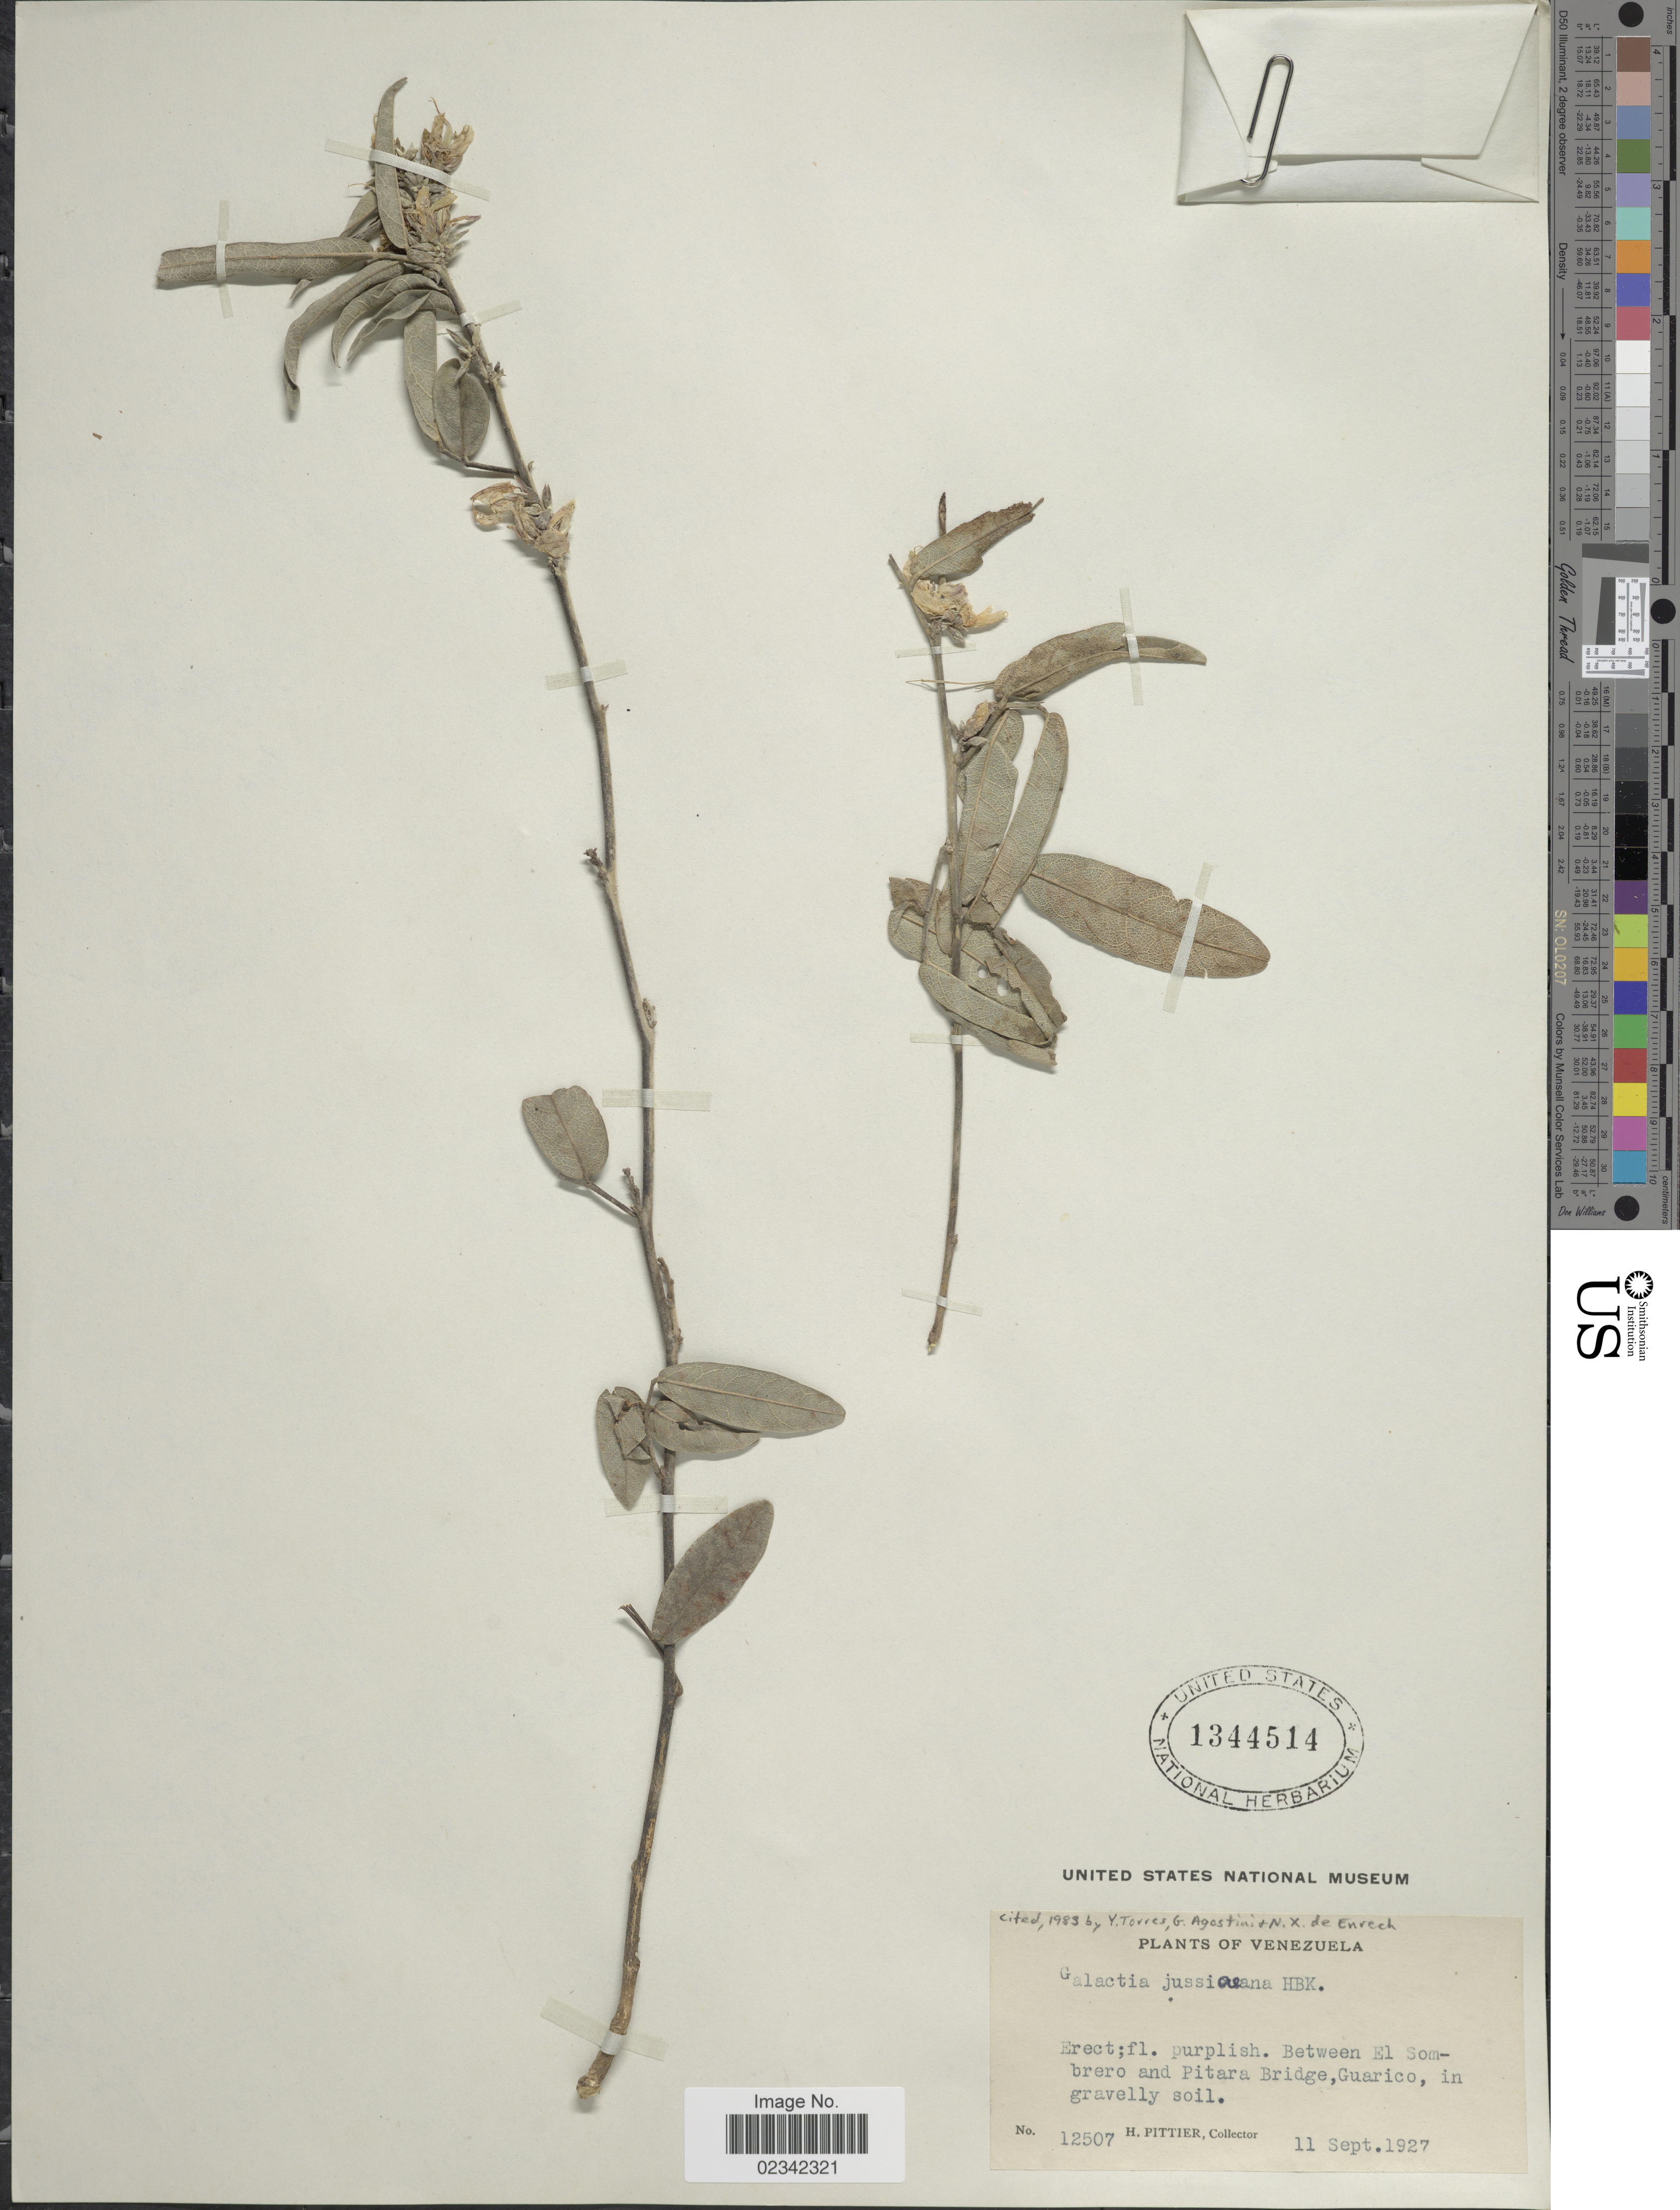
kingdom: Plantae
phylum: Tracheophyta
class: Magnoliopsida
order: Fabales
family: Fabaceae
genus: Galactia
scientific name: Galactia jussiaeana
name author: Kunth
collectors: H. F. Pittier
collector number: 12507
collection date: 1927-09-11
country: Venezuela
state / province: Guárico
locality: Between El Sombrero and Pitara Bridge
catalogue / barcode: US 1344514